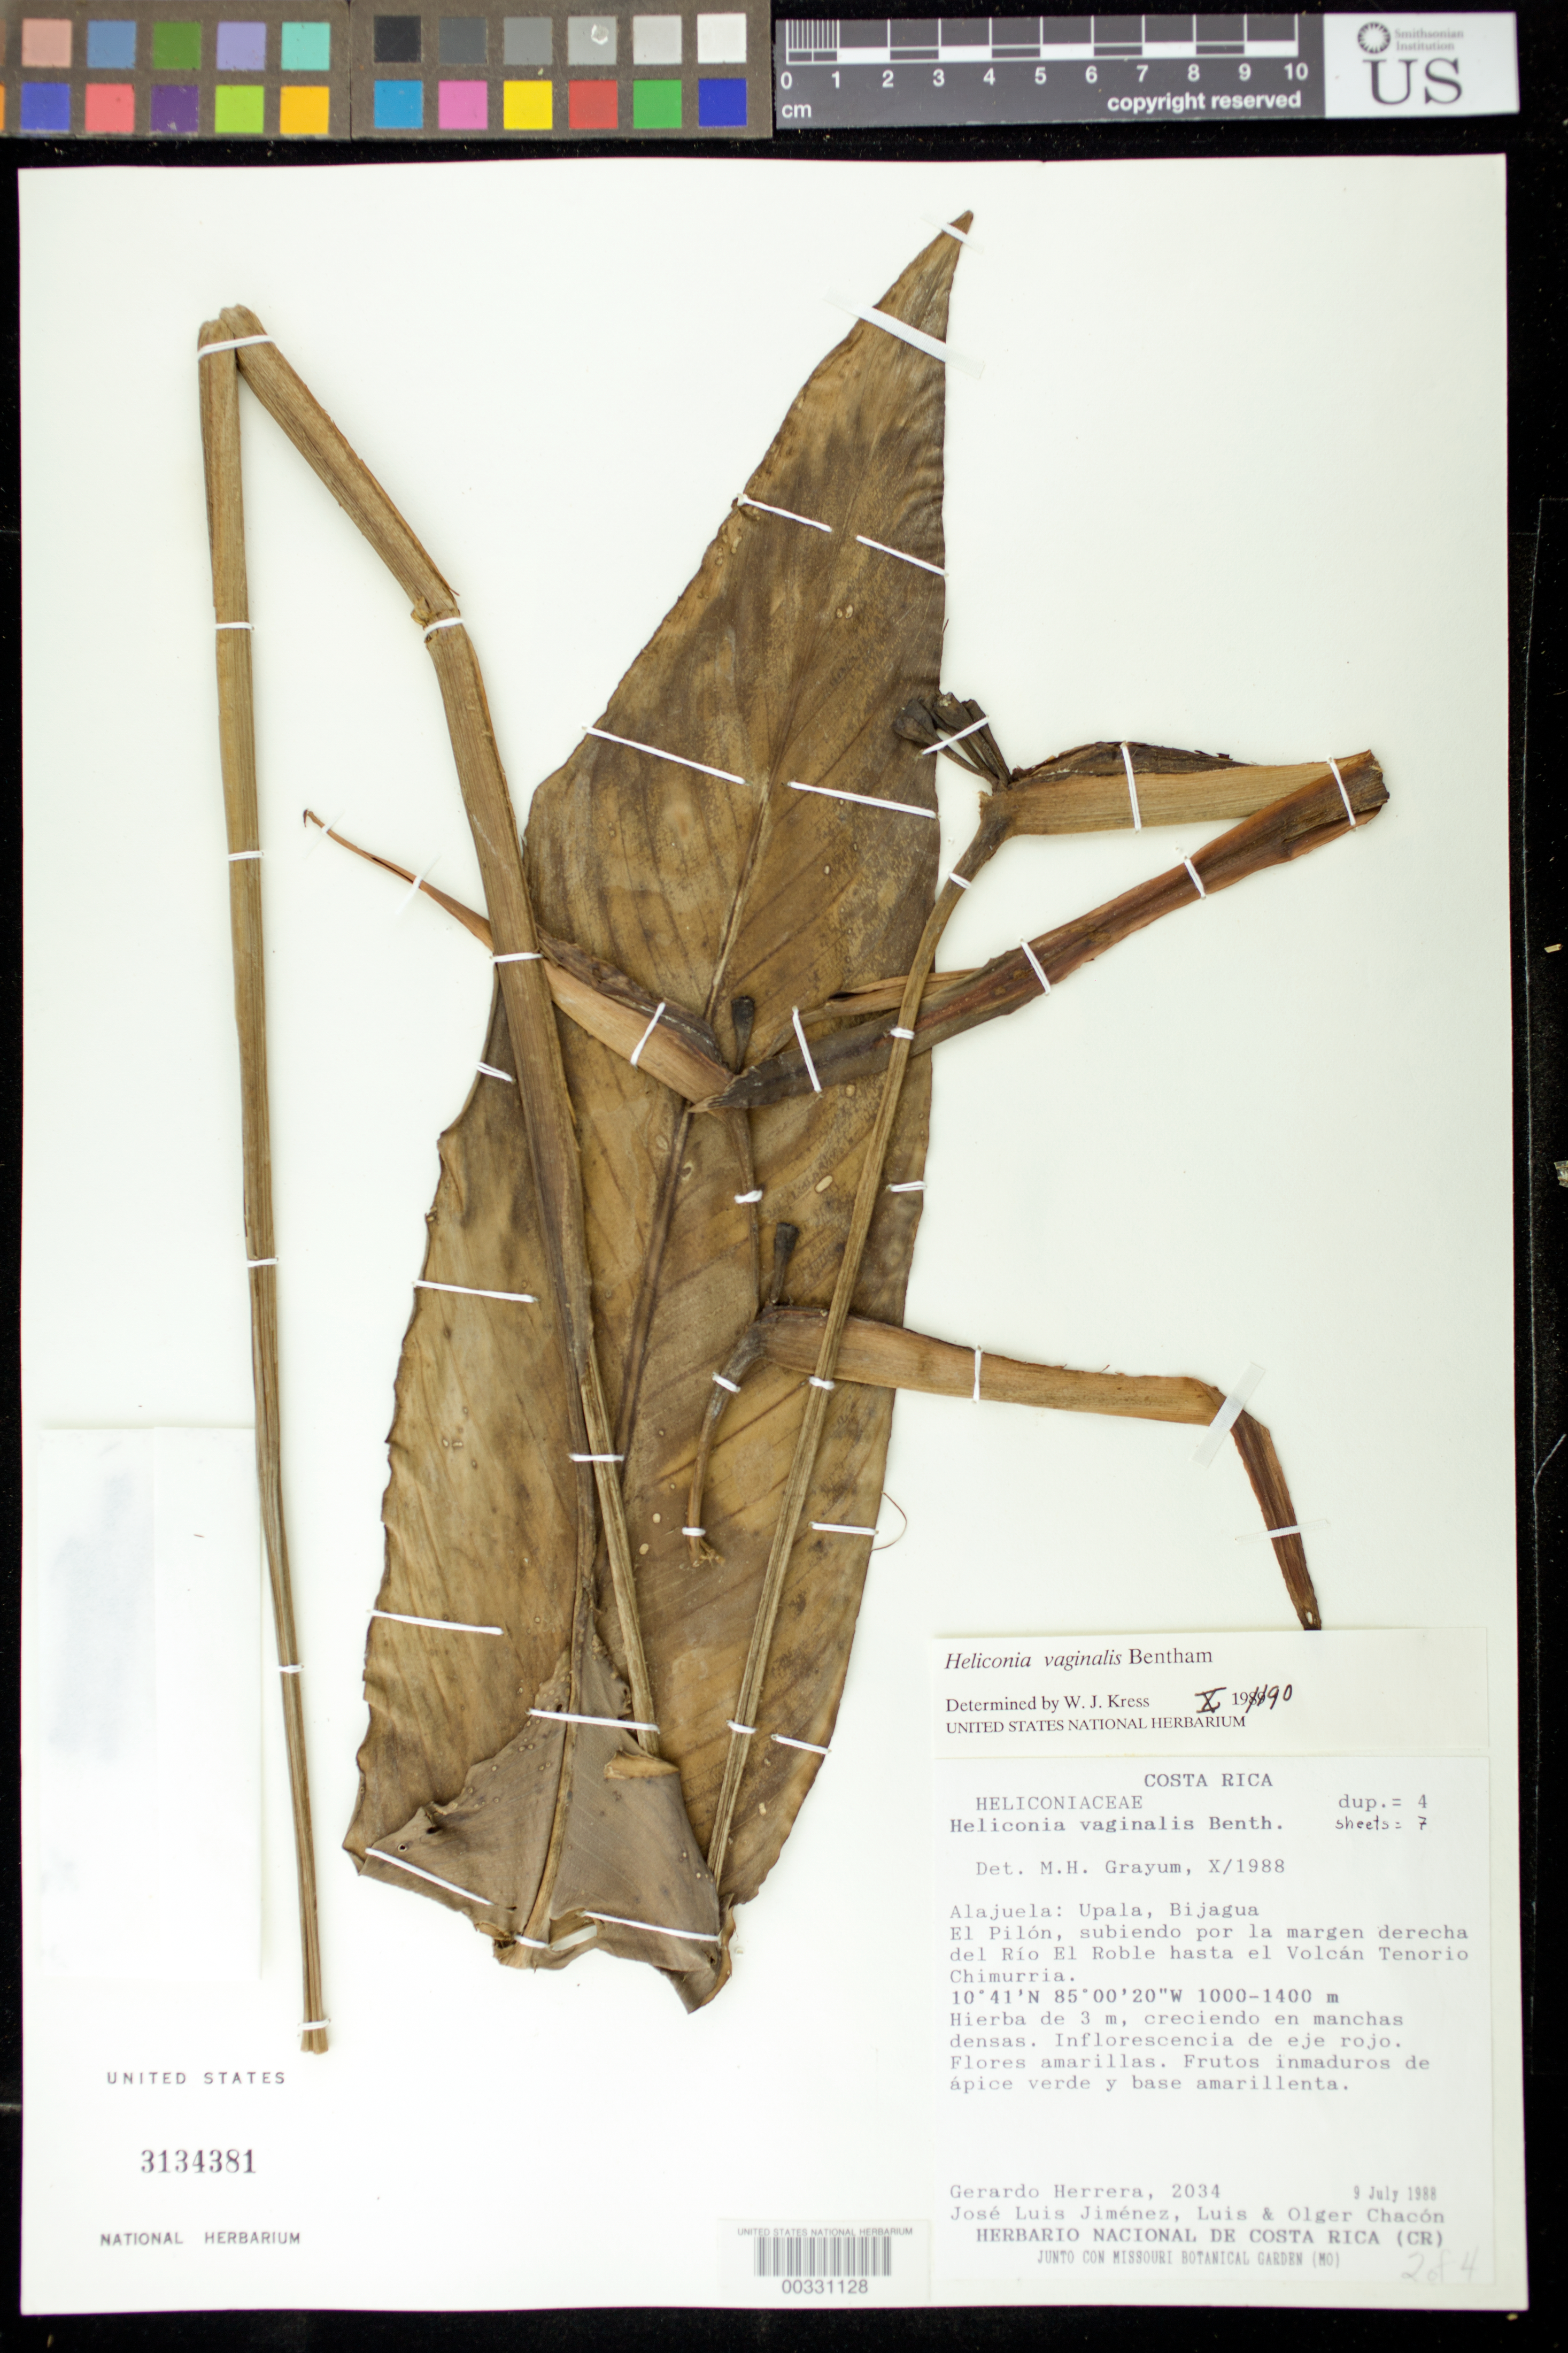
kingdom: Plantae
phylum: Tracheophyta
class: Liliopsida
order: Zingiberales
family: Heliconiaceae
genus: Heliconia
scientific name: Heliconia vaginalis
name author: Benth.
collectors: G. Herrera Ch., J. L. Jimenez, L. Chacon & O. Chacon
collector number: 2034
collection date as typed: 09 Jul 1988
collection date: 1988-07-09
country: Costa Rica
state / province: Alajuela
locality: Upala, Bijagua, El Pilon, ... by right bank of Rio El Roble up to Volcan Tenorio Chimurria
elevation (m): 1000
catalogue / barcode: US 3134381